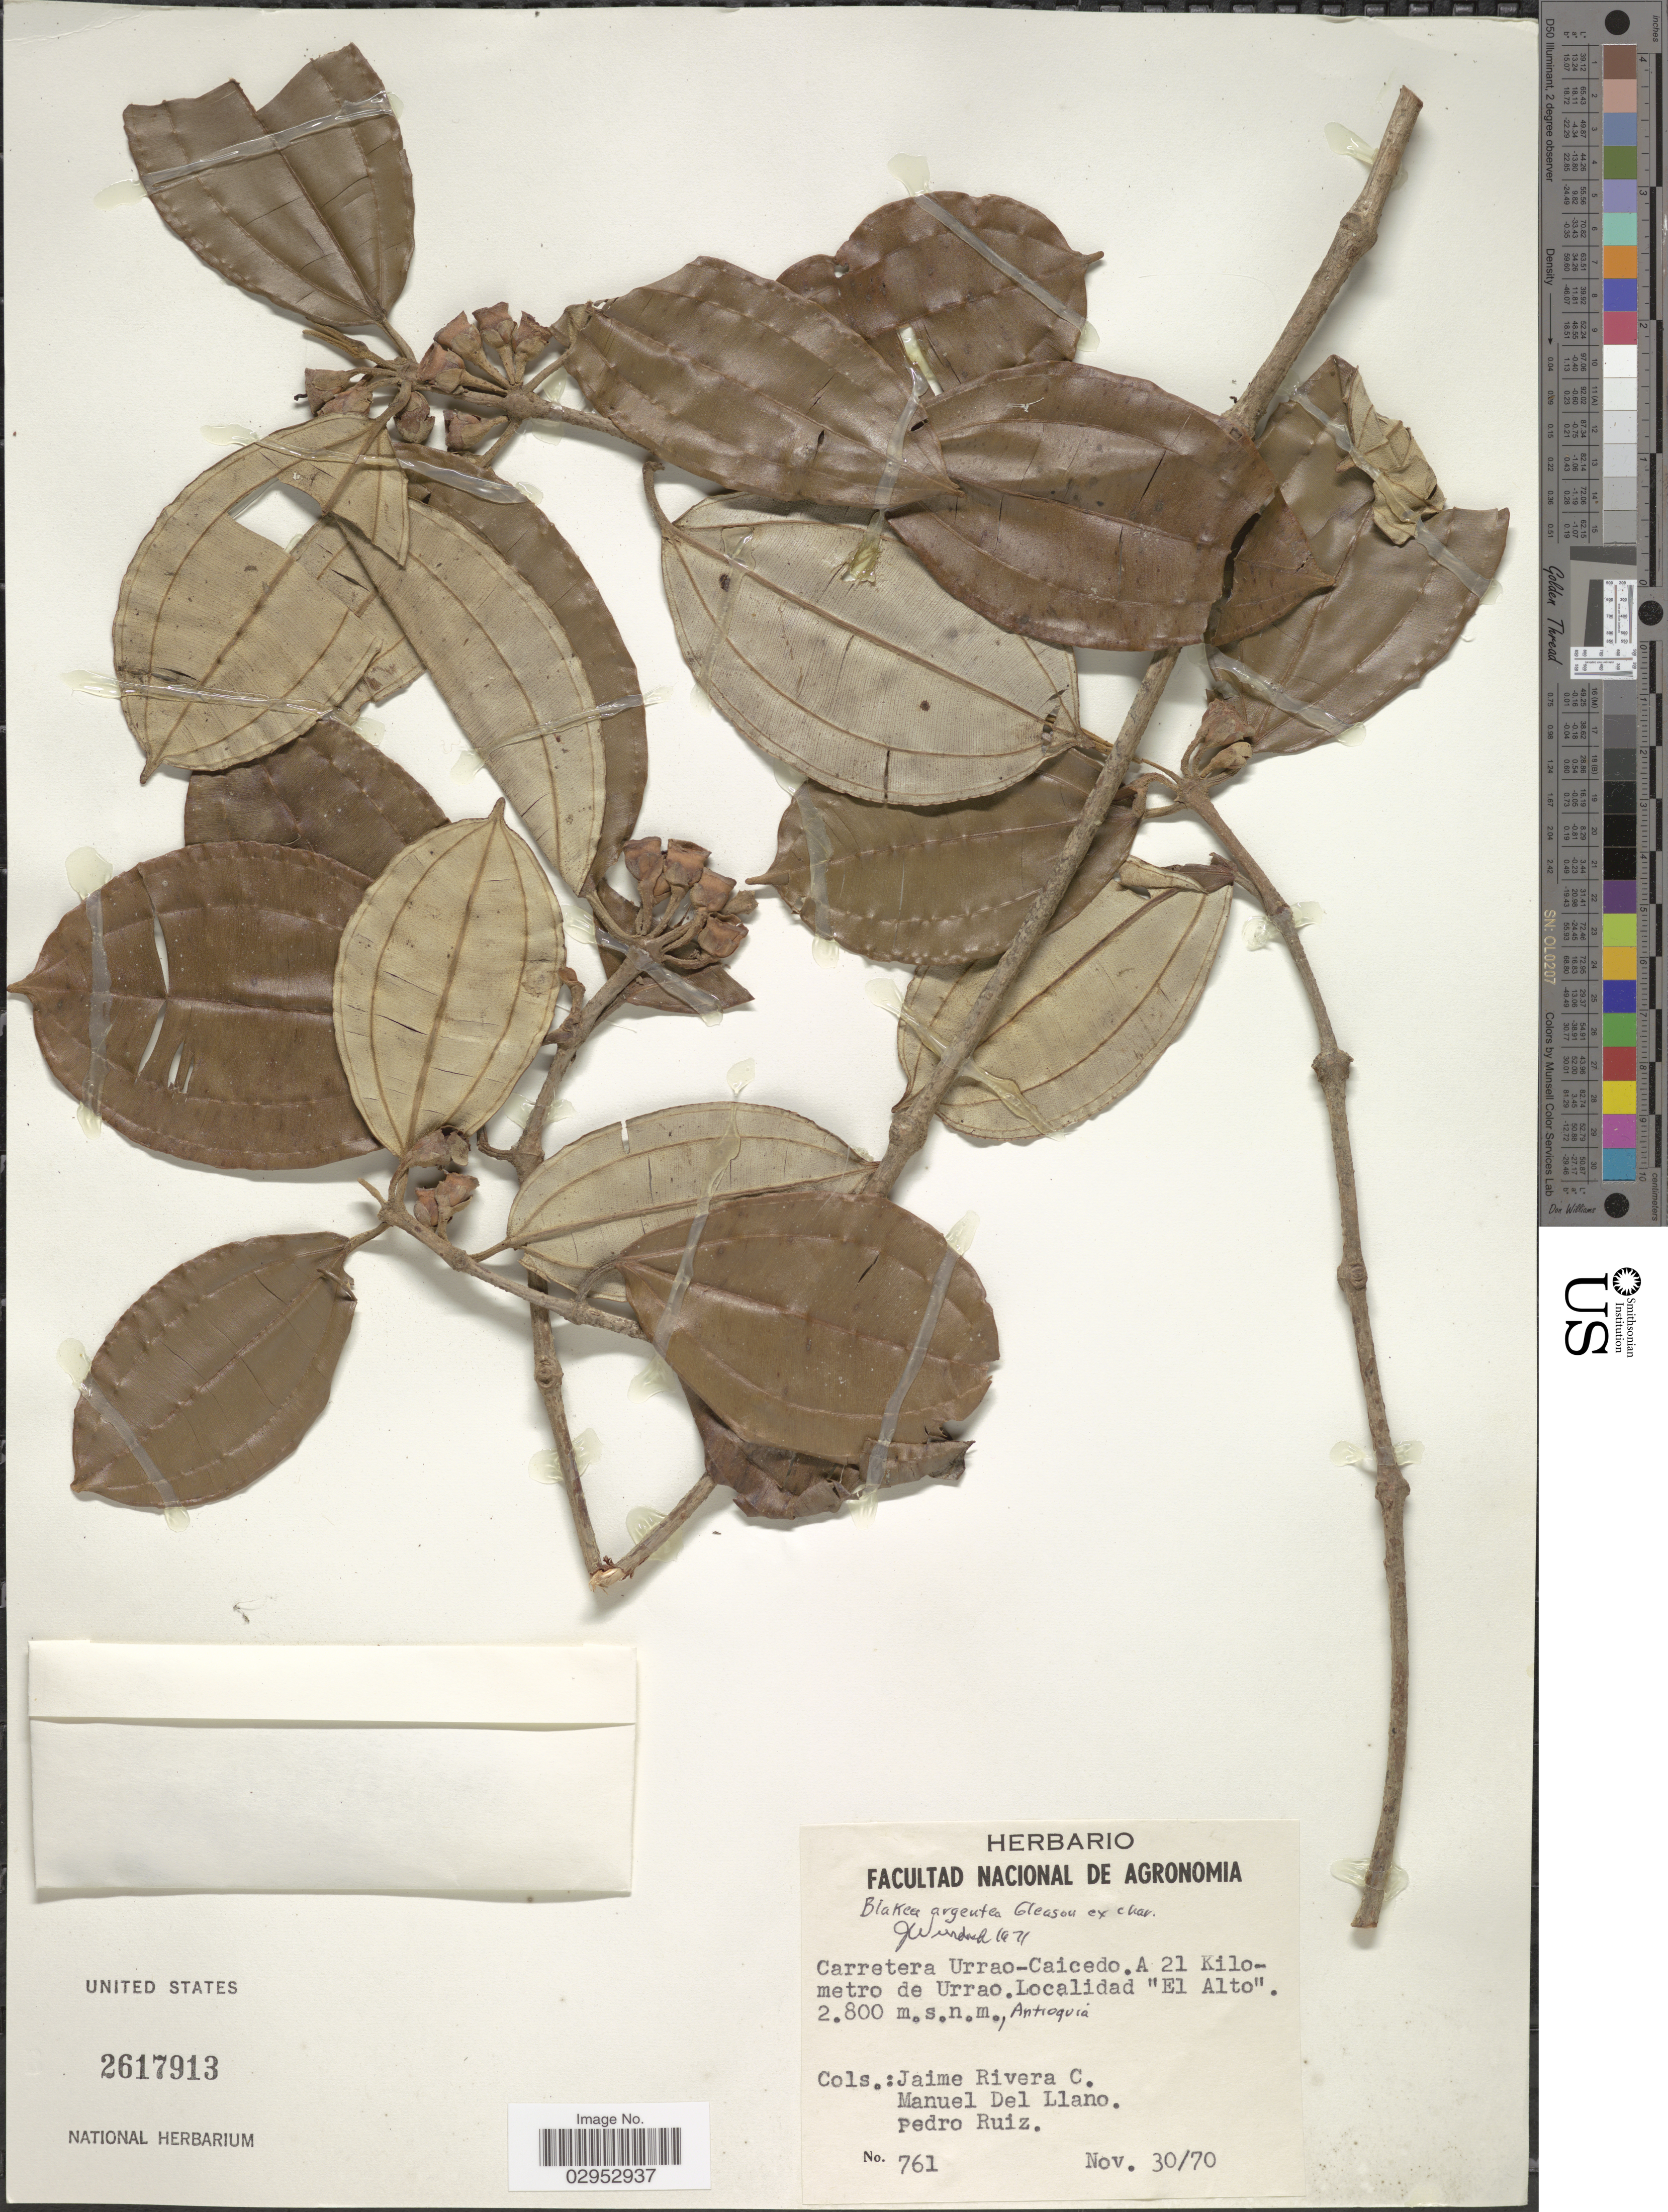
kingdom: Plantae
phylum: Tracheophyta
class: Magnoliopsida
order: Myrtales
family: Melastomataceae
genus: Blakea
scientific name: Blakea argentea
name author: Gleason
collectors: J. Rivera, M. d. Llano & P. Ruiz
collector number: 761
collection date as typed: Transcribed d/m/y: 30/11/70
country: Colombia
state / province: Antioquia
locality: Carretera Urrao-Caicedo. A 21 Kilometro de Urrao. "El Alto".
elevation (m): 2800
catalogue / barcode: US 2617913